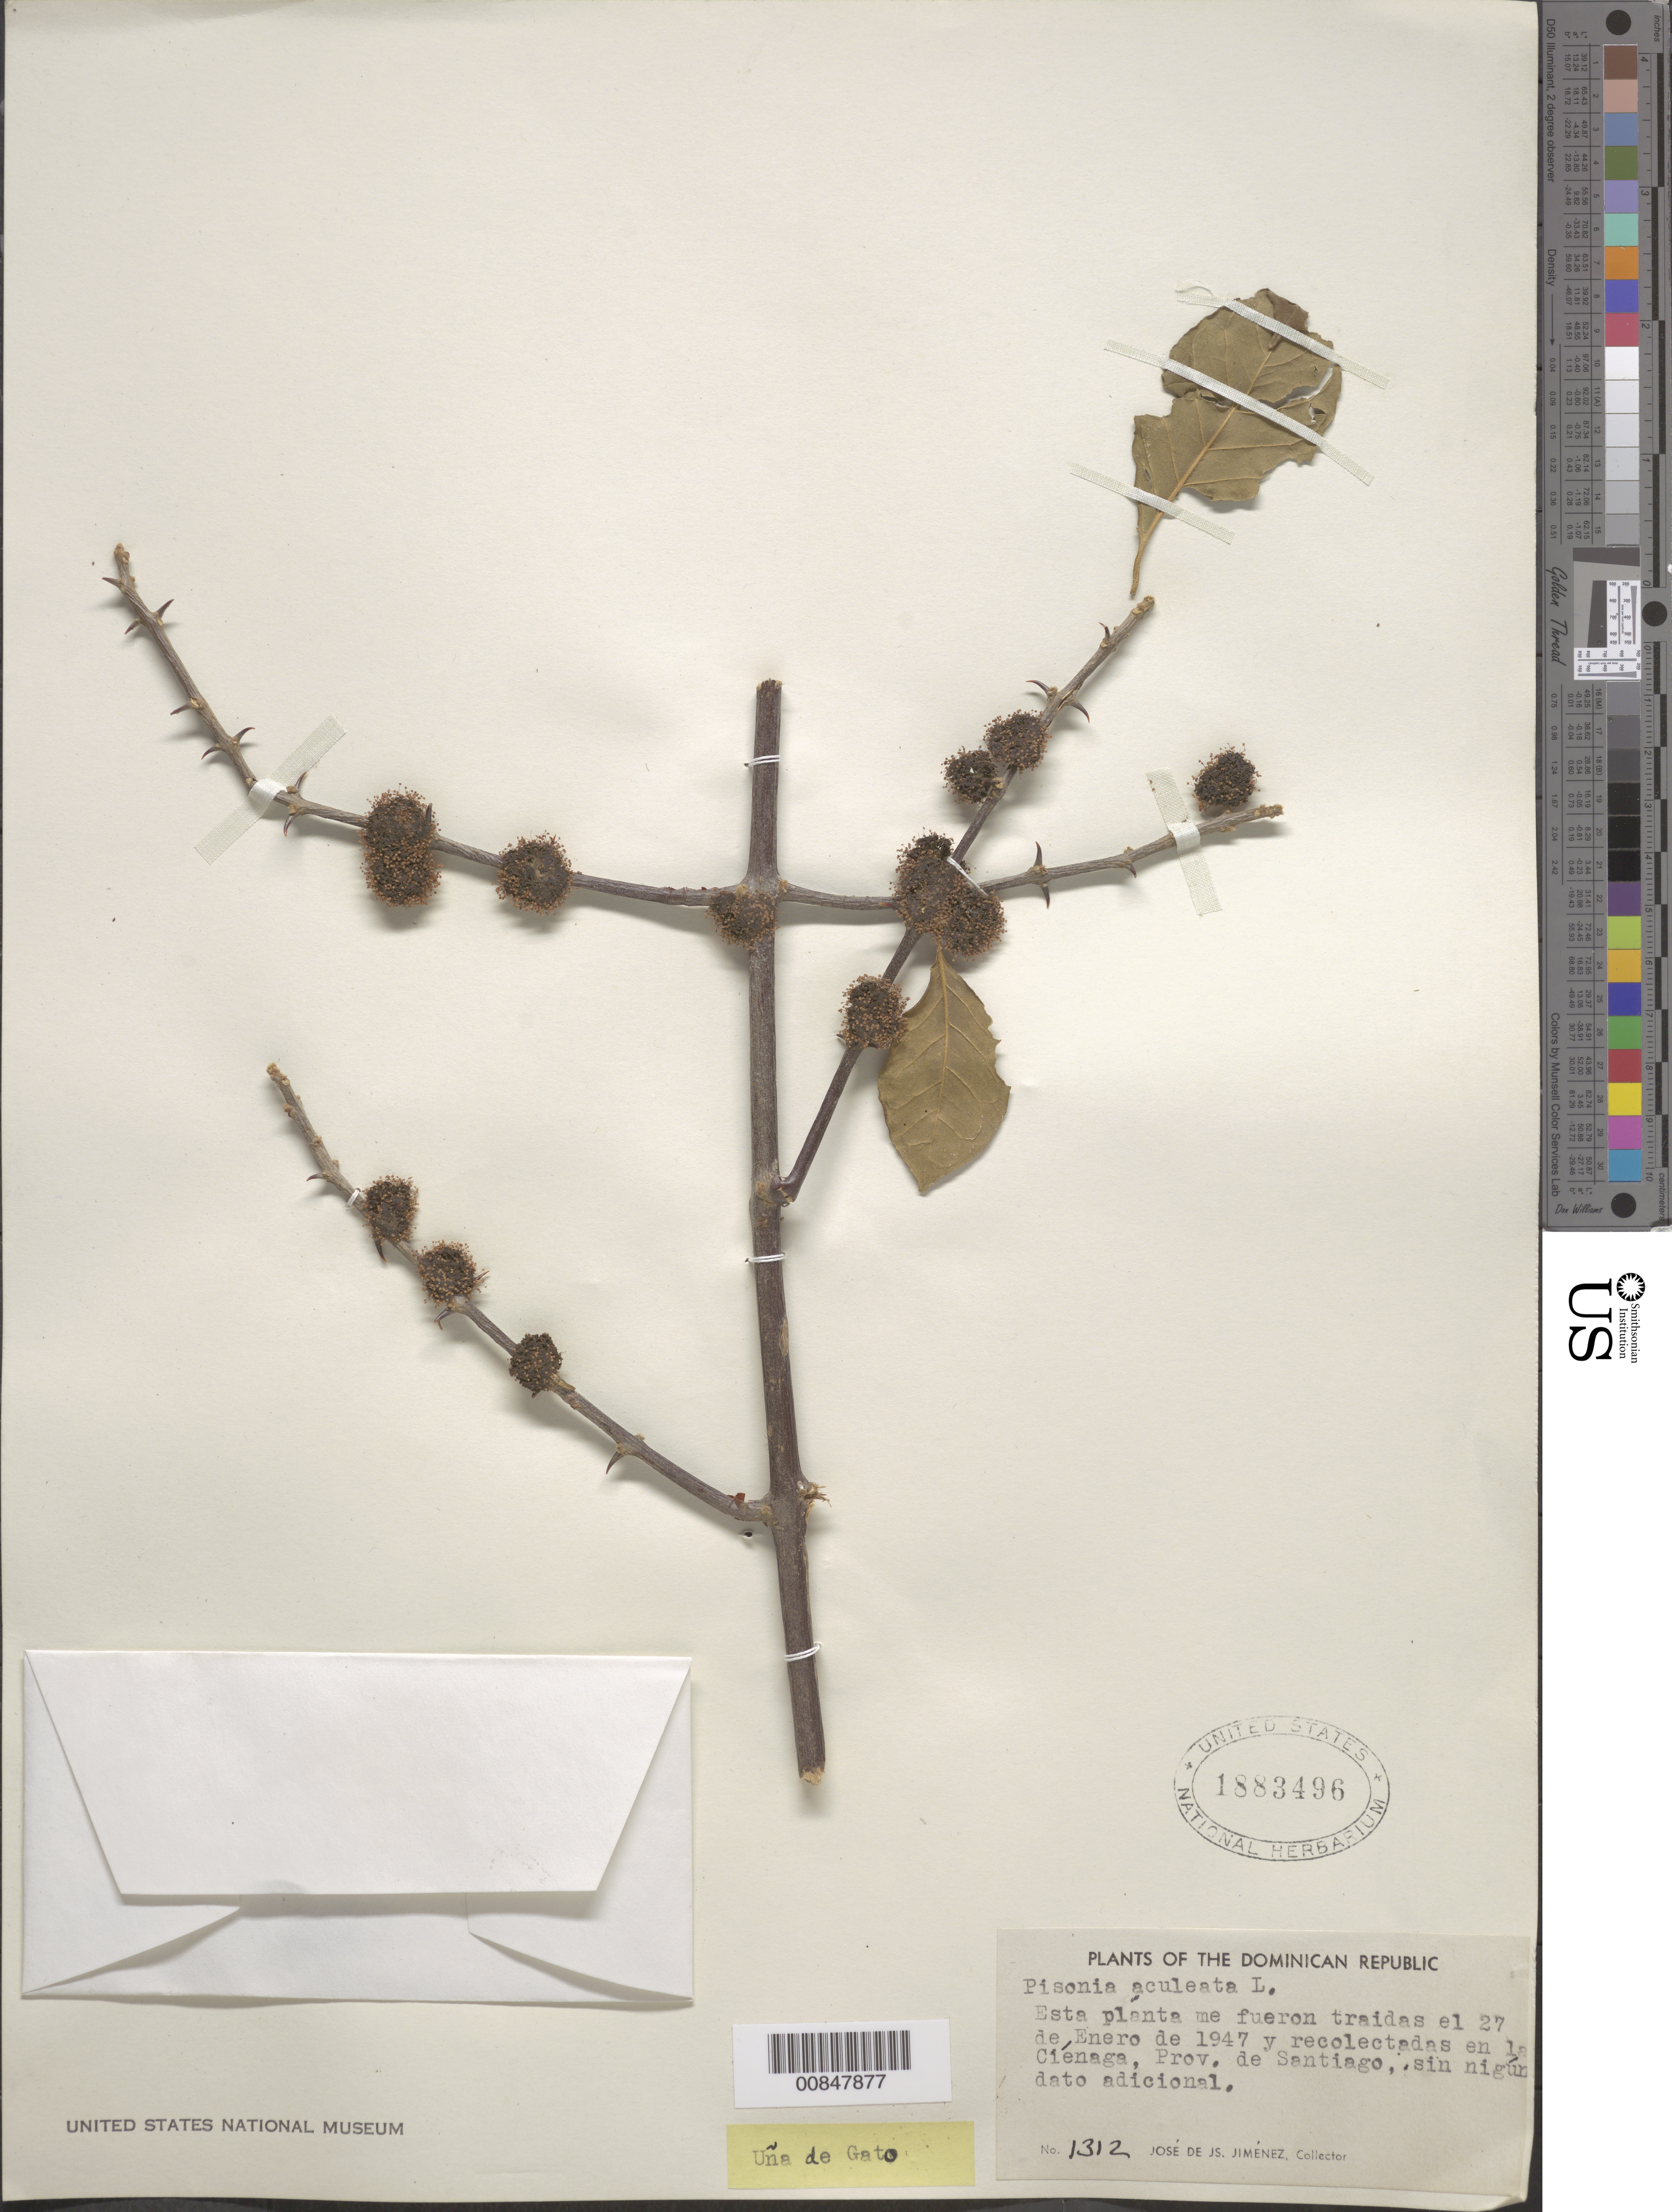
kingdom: Plantae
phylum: Tracheophyta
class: Magnoliopsida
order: Caryophyllales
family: Nyctaginaceae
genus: Pisonia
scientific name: Pisonia aculeata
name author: L.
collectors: J. J. Jiménez Almonte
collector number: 1312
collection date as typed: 27 Jan 1947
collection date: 1947-01-27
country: Dominican Republic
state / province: Santiago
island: Hispaniola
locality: La Ciénaga.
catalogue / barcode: US 1883496